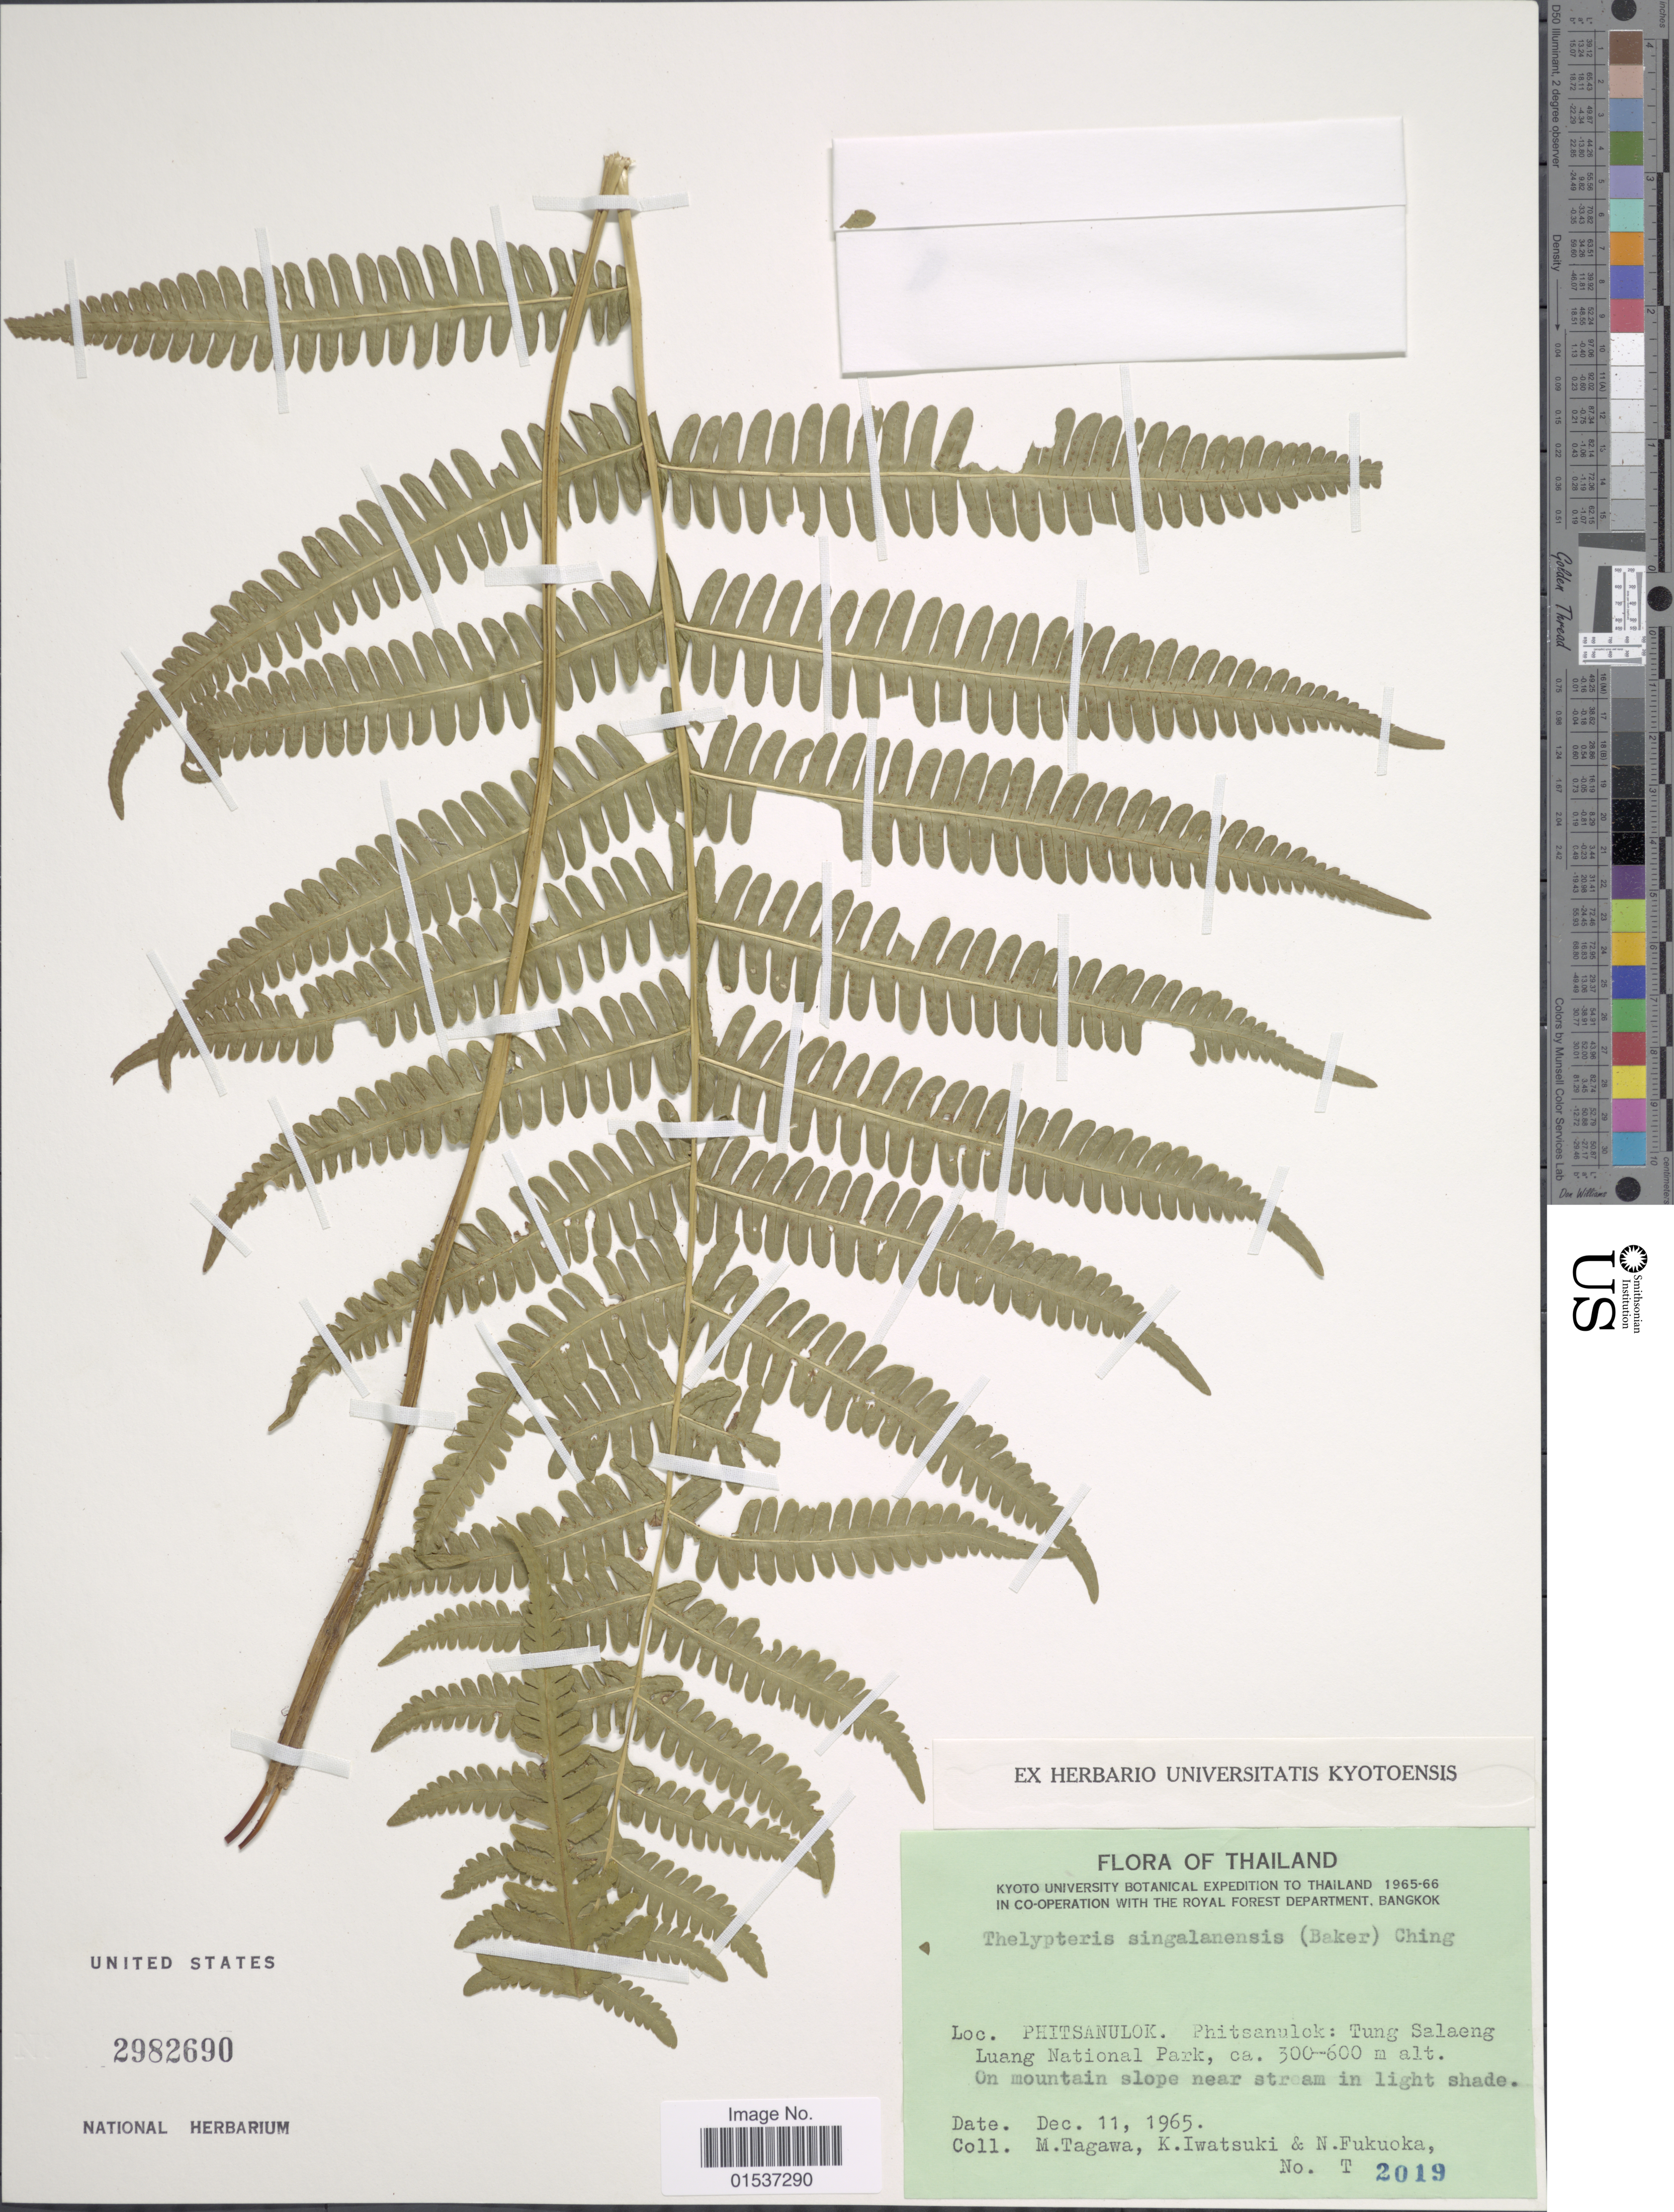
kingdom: Plantae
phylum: Tracheophyta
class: Polypodiopsida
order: Polypodiales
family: Thelypteridaceae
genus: Metathelypteris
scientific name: Metathelypteris singalanensis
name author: (Baker) Ching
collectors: M. Tagawa, K. Iwatsuki & N. Fukuoka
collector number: T2019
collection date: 1965-12-11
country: Thailand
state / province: Phitsanulok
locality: Thailand. Phitsanulok: Tung Salaeng Luang National Park.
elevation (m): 300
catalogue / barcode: US 2982690